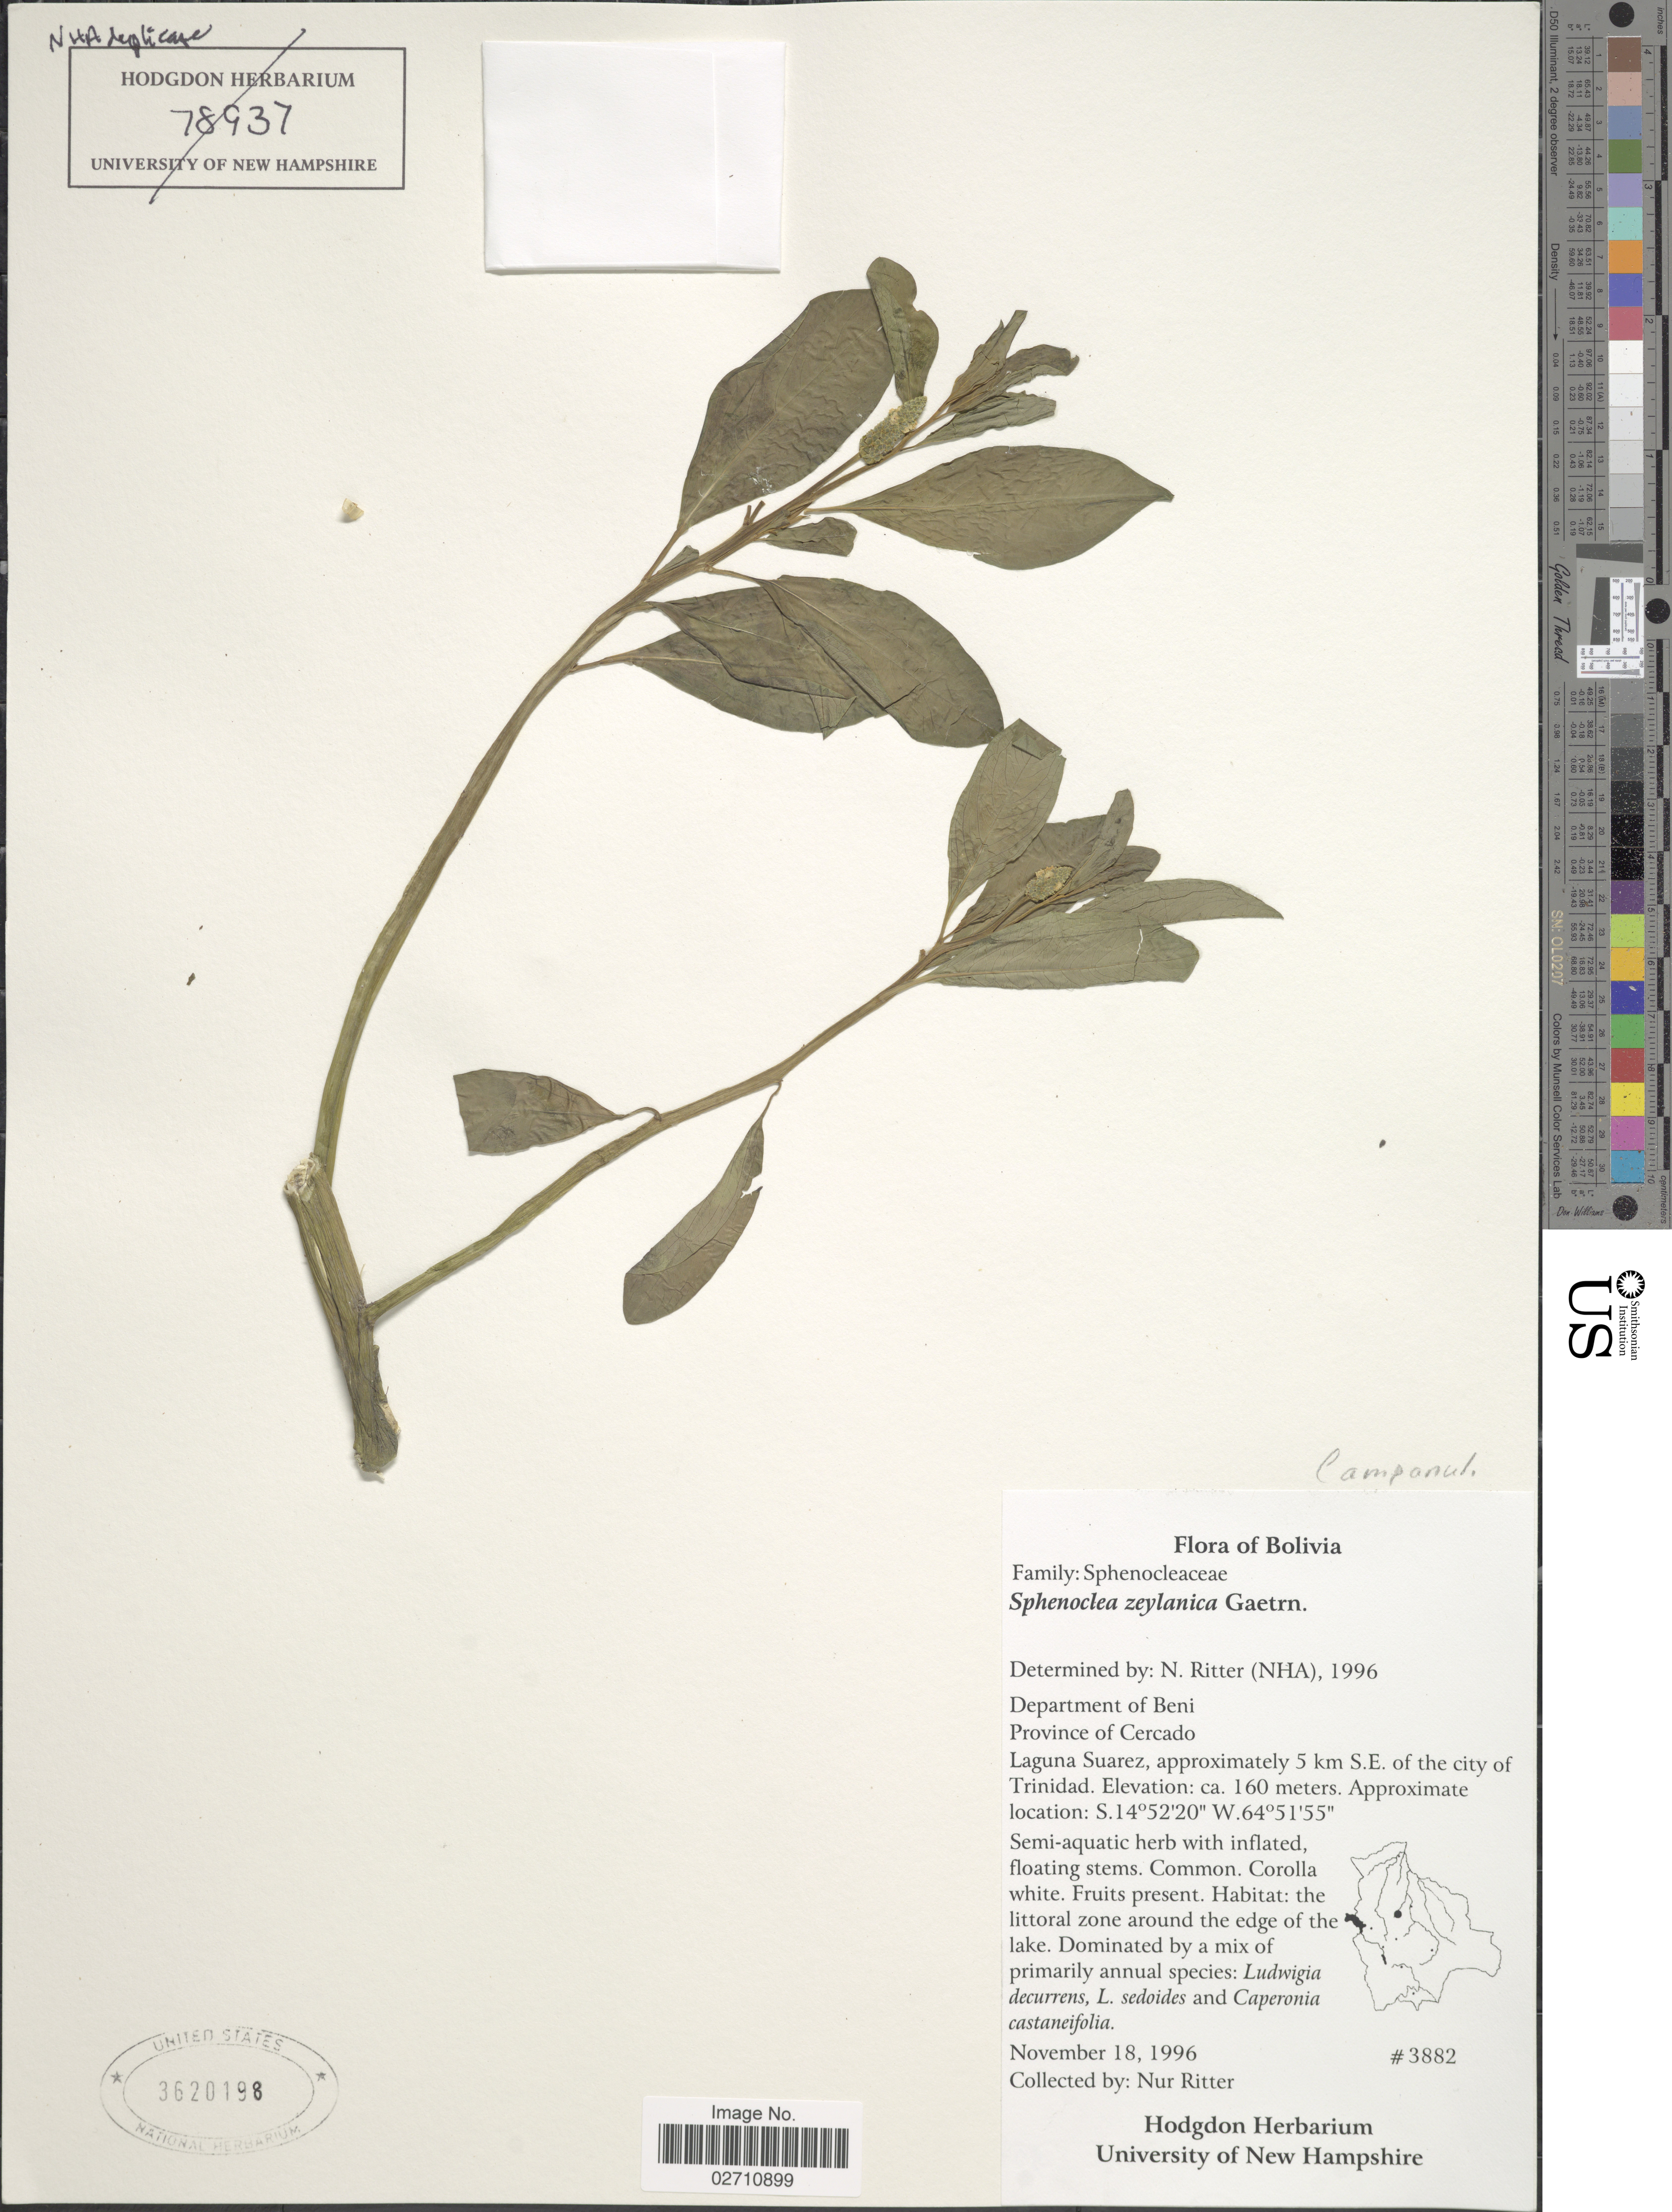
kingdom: Plantae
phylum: Tracheophyta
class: Magnoliopsida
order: Solanales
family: Sphenocleaceae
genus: Sphenoclea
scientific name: Sphenoclea zeylanica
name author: Gaertn.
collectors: N. Ritter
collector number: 3882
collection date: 1996-11-18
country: Bolivia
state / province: Beni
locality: Province of Cercado. Laguna Suarez, approximately 5 km S. E. of the city of Trinidad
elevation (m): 160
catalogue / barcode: US 3620198